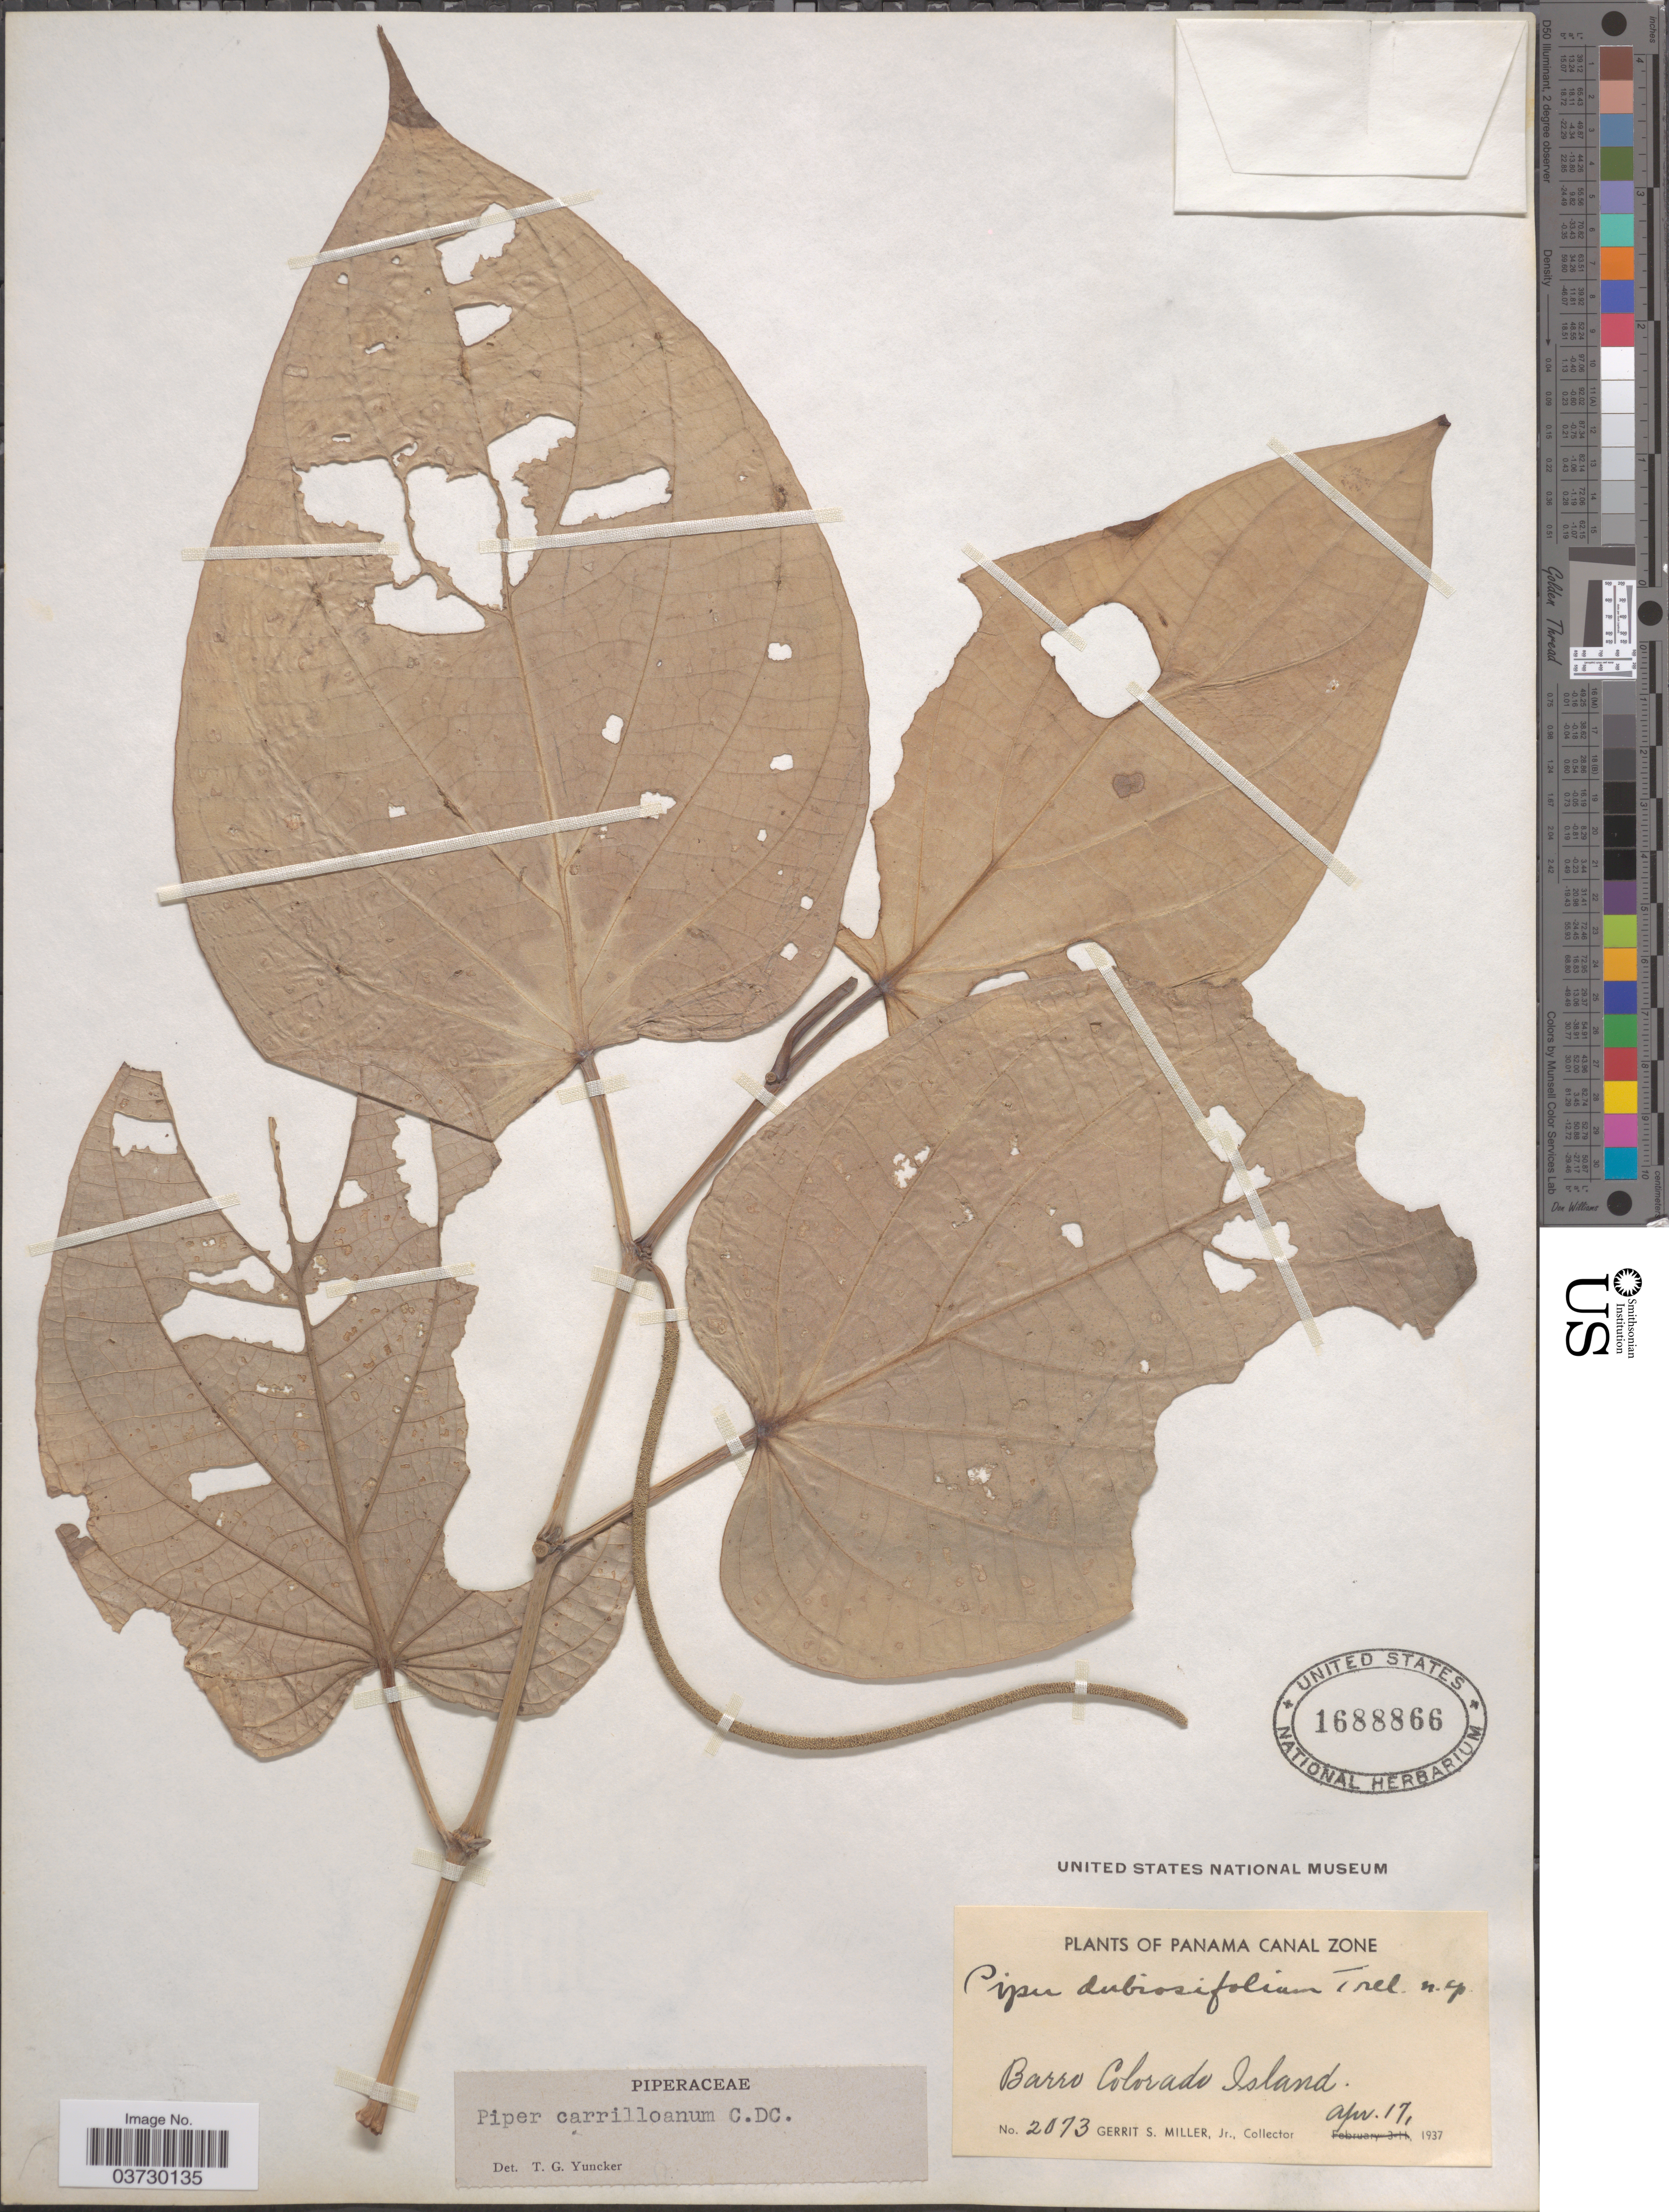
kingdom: Plantae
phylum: Tracheophyta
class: Magnoliopsida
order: Piperales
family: Piperaceae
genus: Piper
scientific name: Piper carrilloanum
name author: C. DC.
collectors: G. S. Miller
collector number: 2073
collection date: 1937-04-17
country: Panama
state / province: Panamá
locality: Canal Zone. Barro Colorado Island.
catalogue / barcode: US 1688866